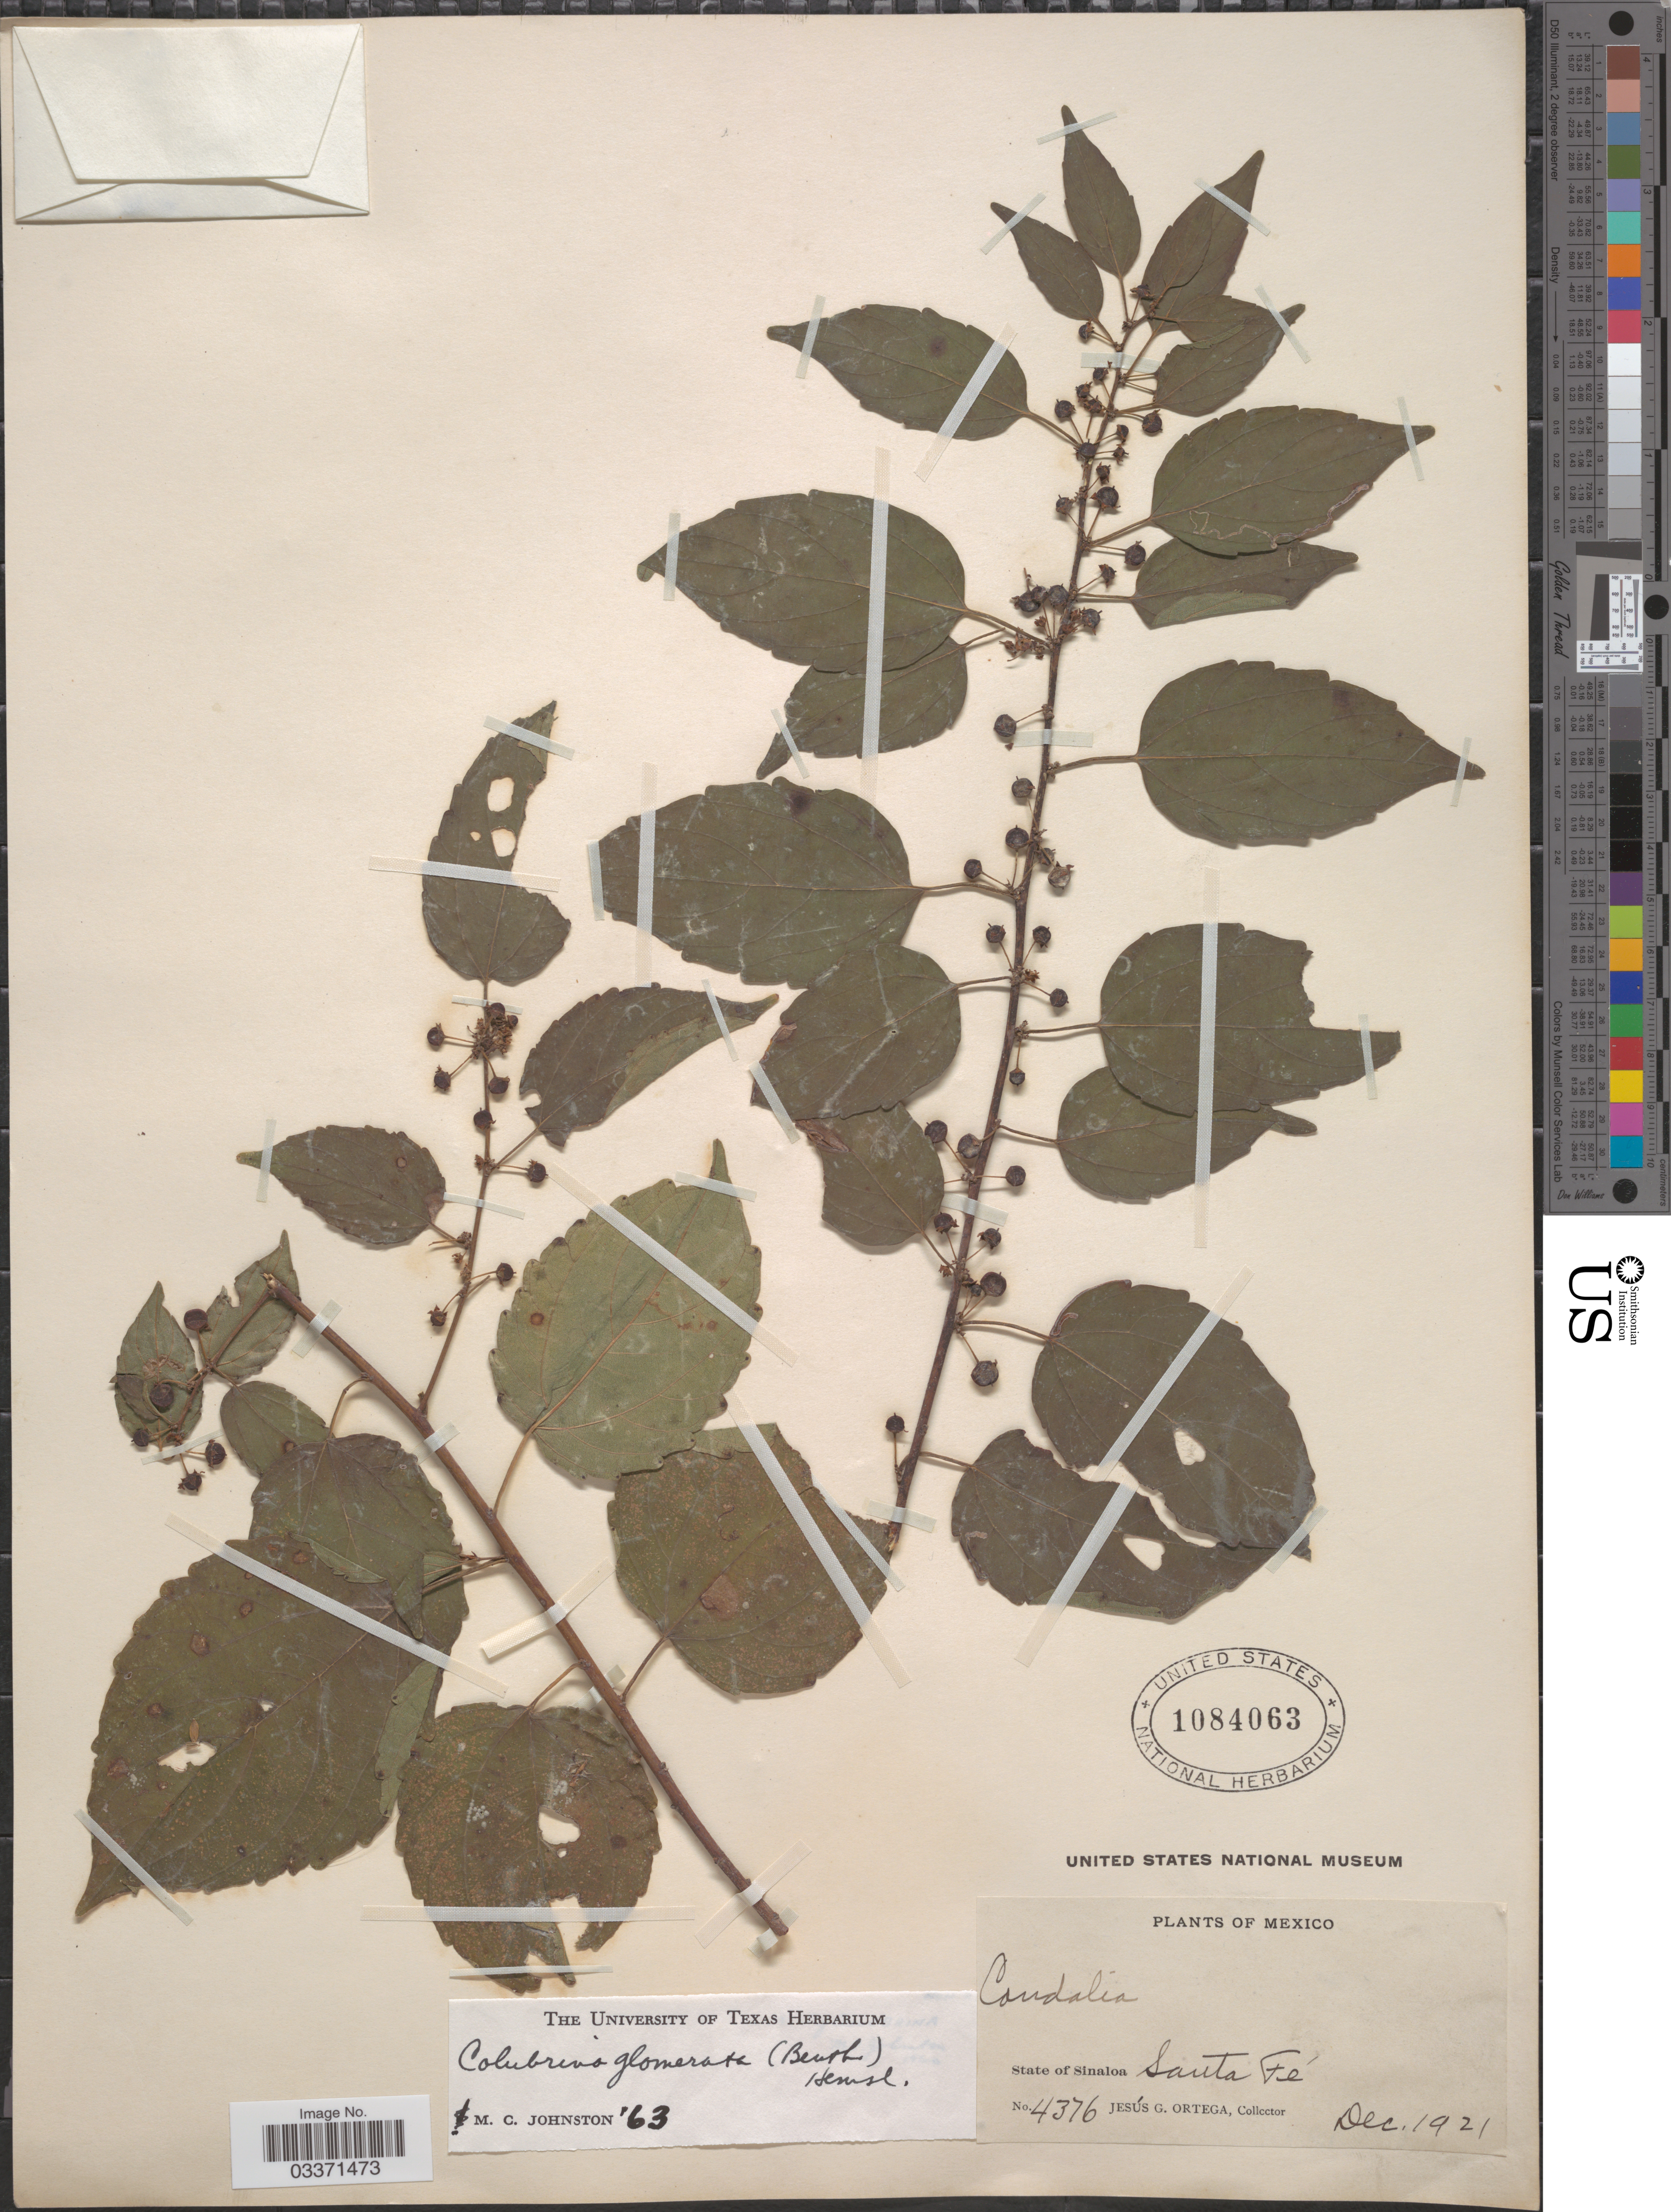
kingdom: Plantae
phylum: Tracheophyta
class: Magnoliopsida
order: Rosales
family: Rhamnaceae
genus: Colubrina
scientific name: Colubrina glabra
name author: S. Watson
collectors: J. Ortega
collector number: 4376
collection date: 1921-12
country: Mexico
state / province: Sinaloa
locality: Santa Fé.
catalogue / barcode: US 1084063